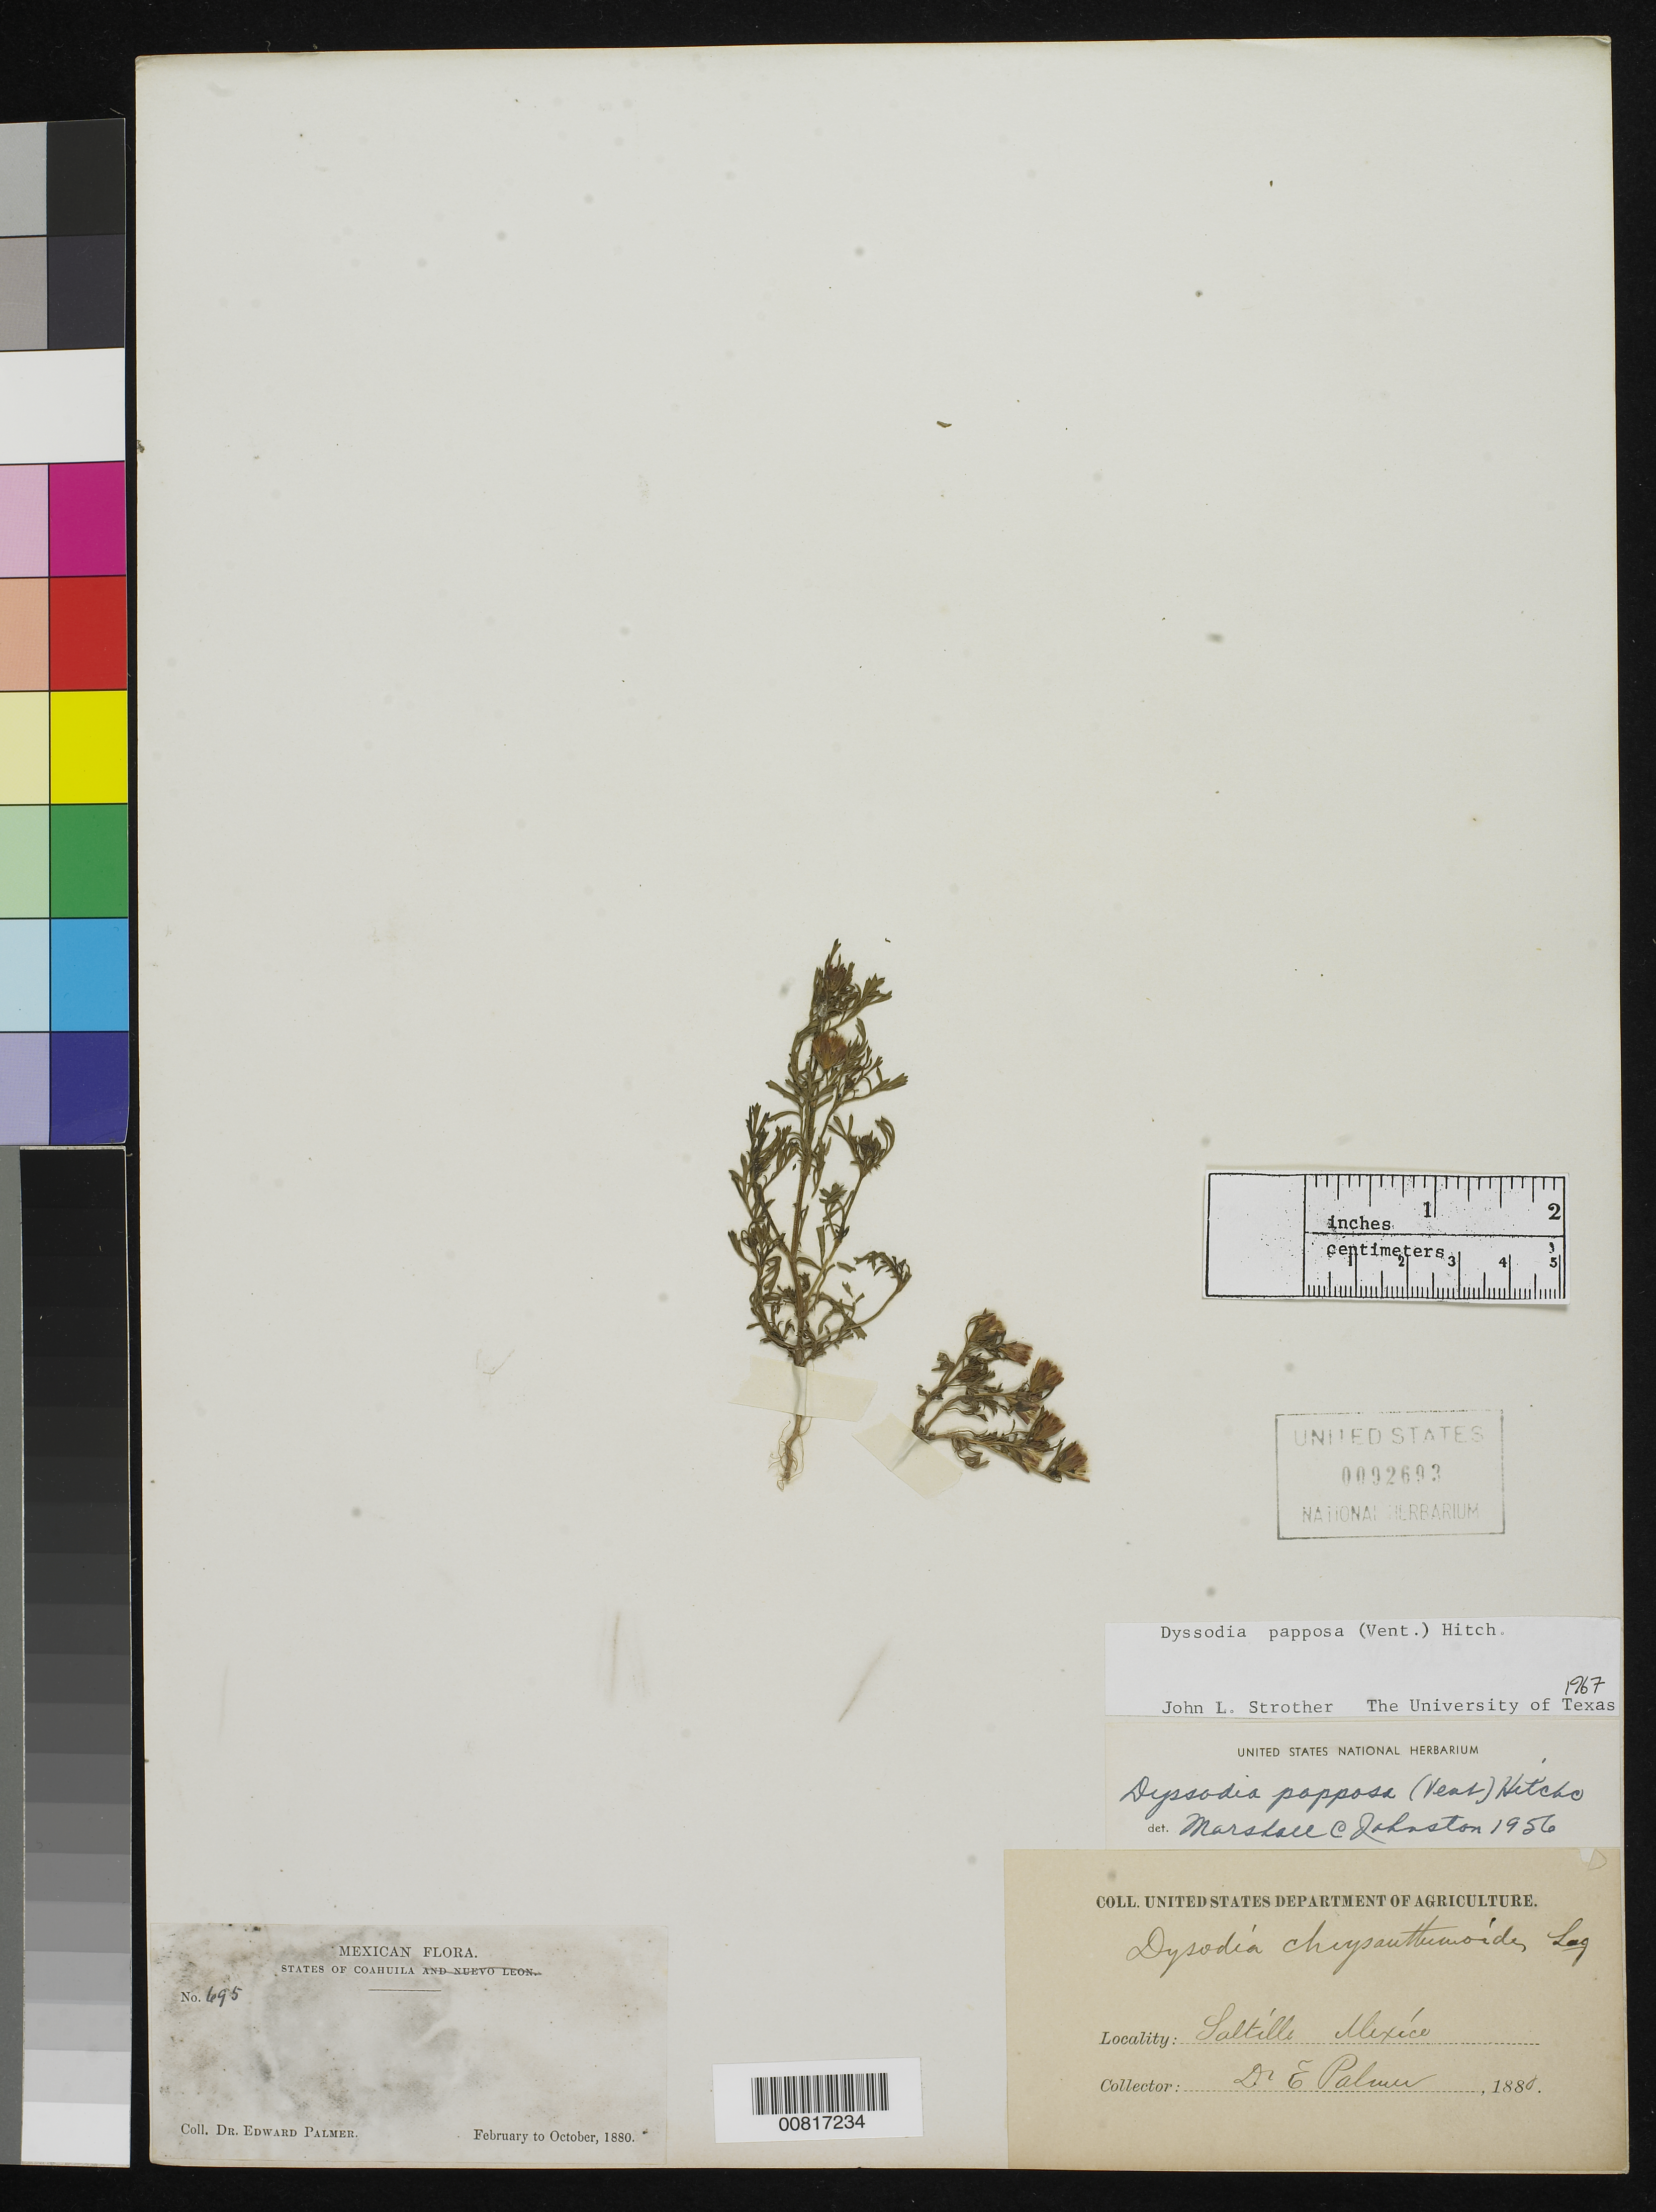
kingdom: Plantae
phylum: Tracheophyta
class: Magnoliopsida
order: Asterales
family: Asteraceae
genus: Dyssodia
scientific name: Dyssodia papposa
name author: (Vent.) Hitchc.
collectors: E. Palmer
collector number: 695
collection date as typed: Feb 1880 to -- Oct 1880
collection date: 1880-02/1880-10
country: Mexico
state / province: Coahuila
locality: Saltillo, Coahuila.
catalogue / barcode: US 92693